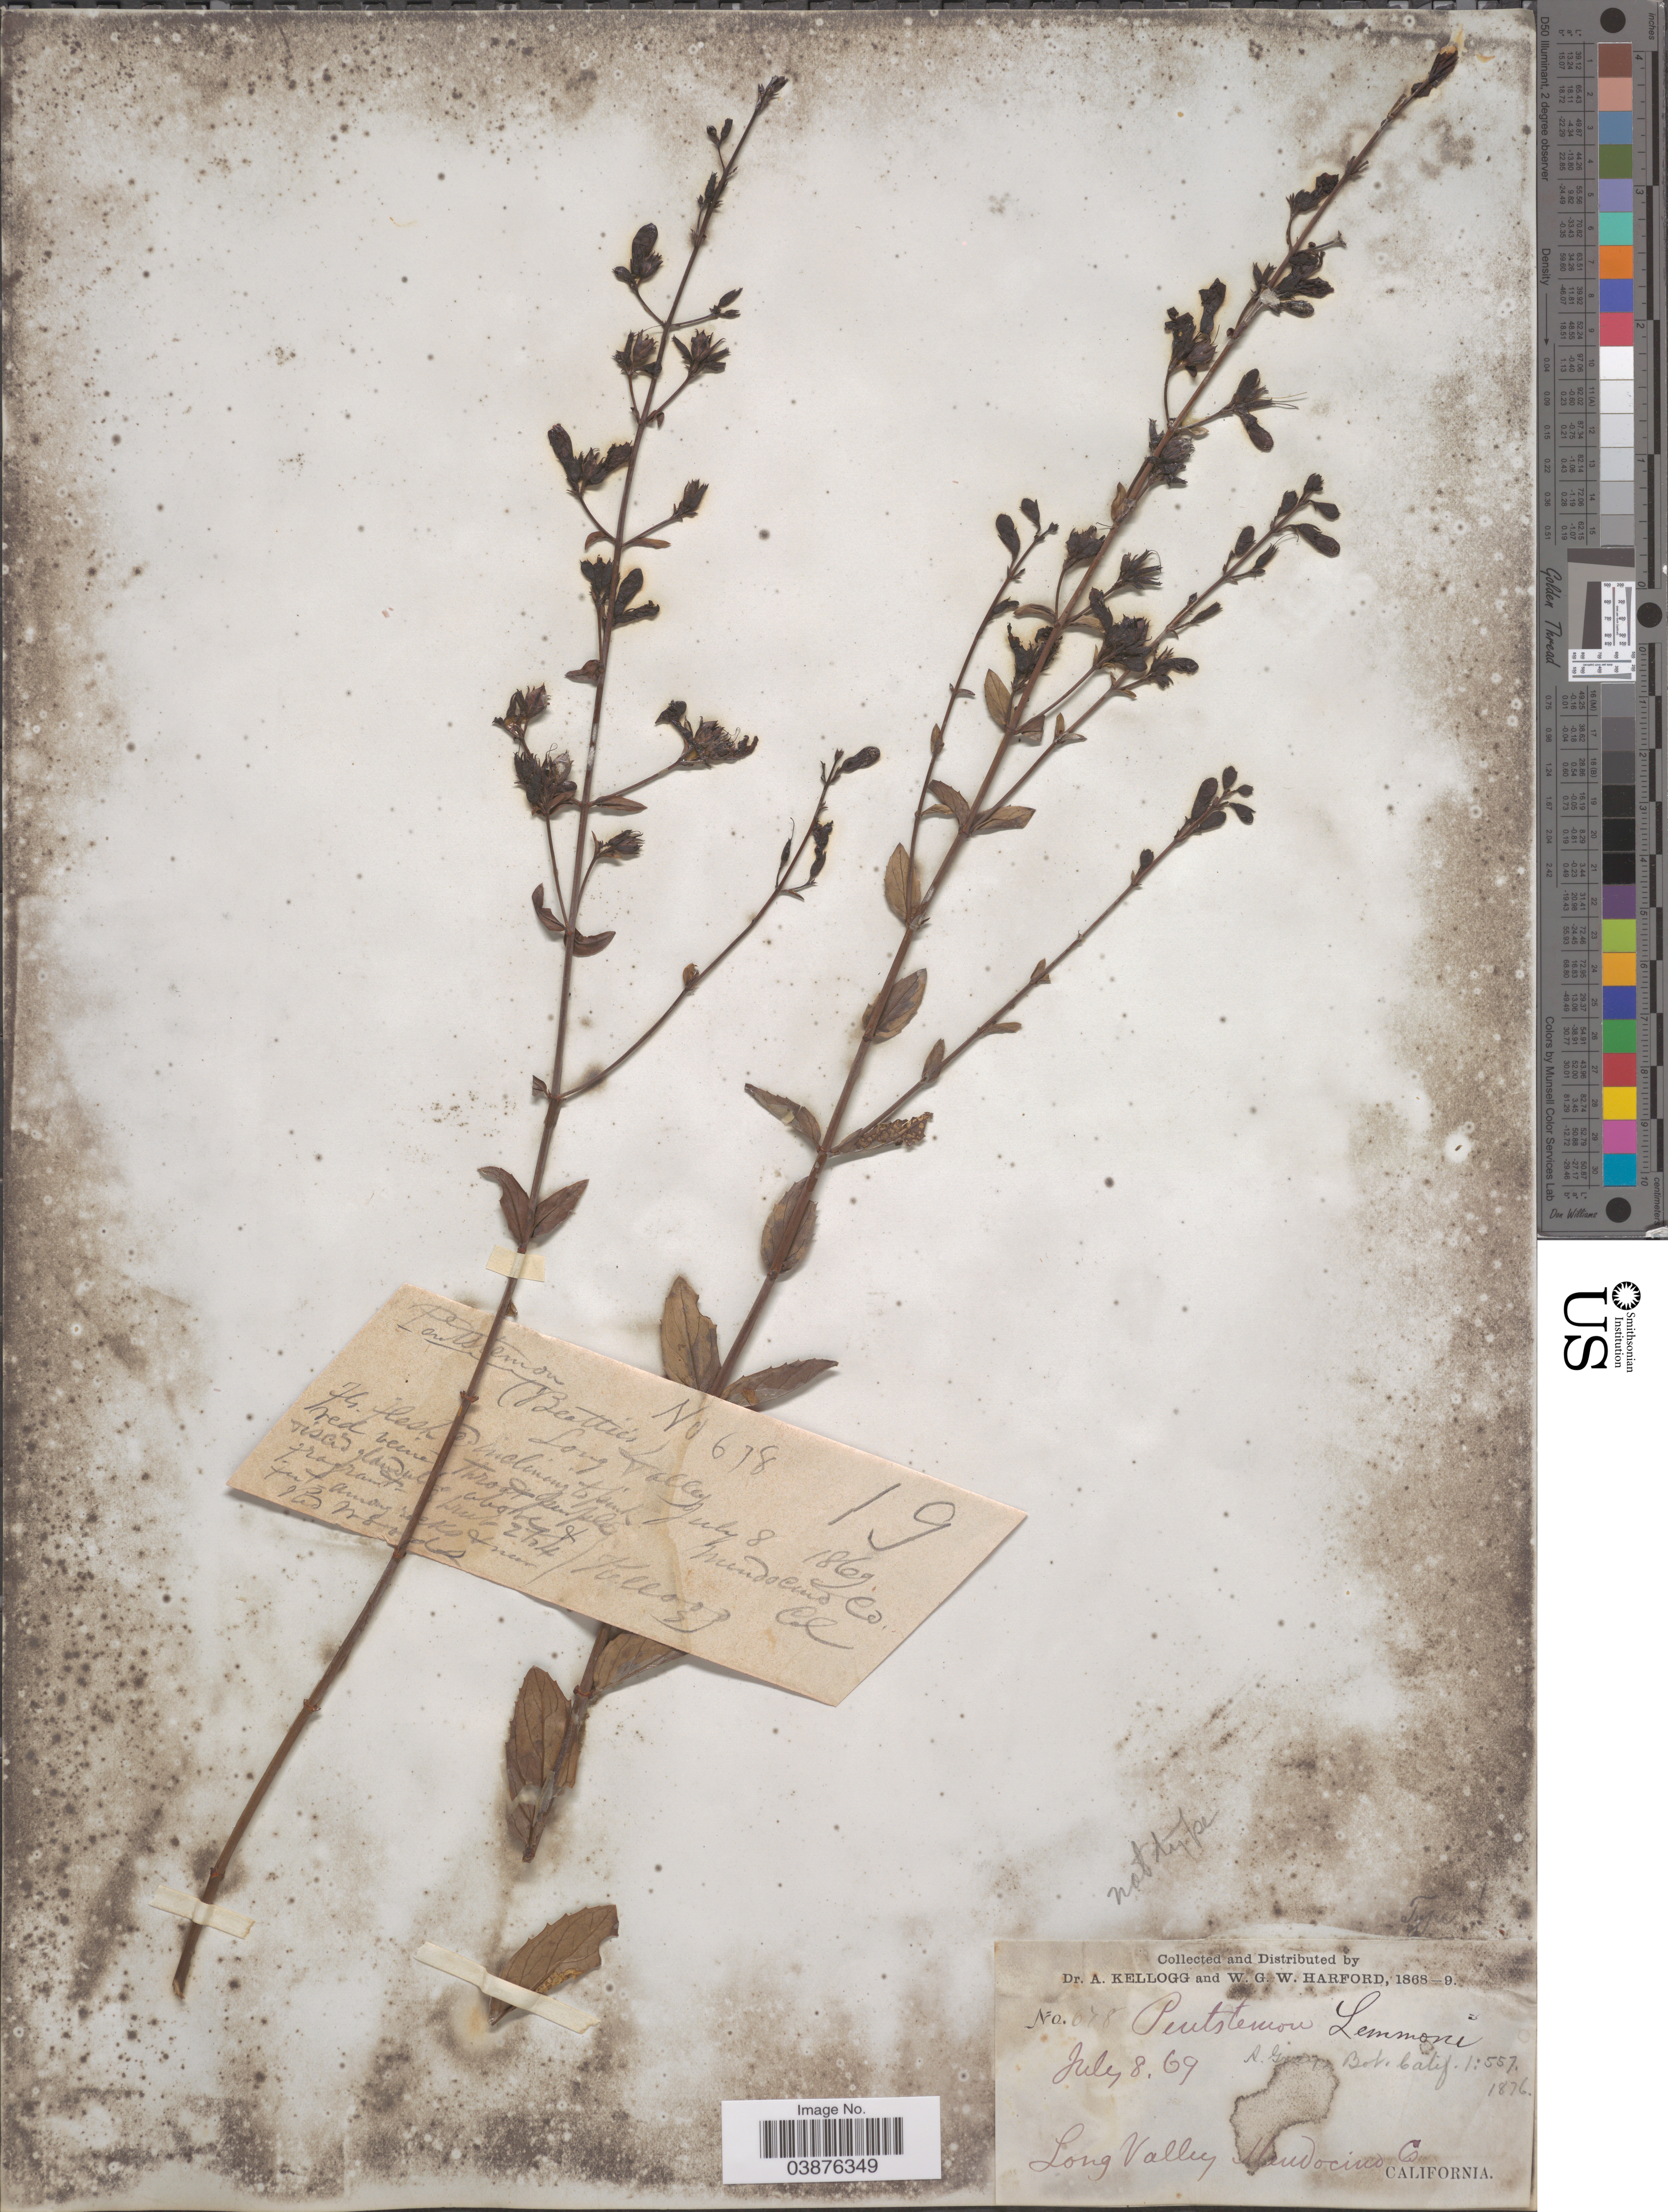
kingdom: Plantae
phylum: Tracheophyta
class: Magnoliopsida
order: Lamiales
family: Plantaginaceae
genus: Penstemon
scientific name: Penstemon lemmonii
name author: A. Gray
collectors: A. Kellogg & W. G. W. Harford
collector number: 678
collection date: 1869-07-08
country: United States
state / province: California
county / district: Mendocino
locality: Long Valley. Mendocino Co.